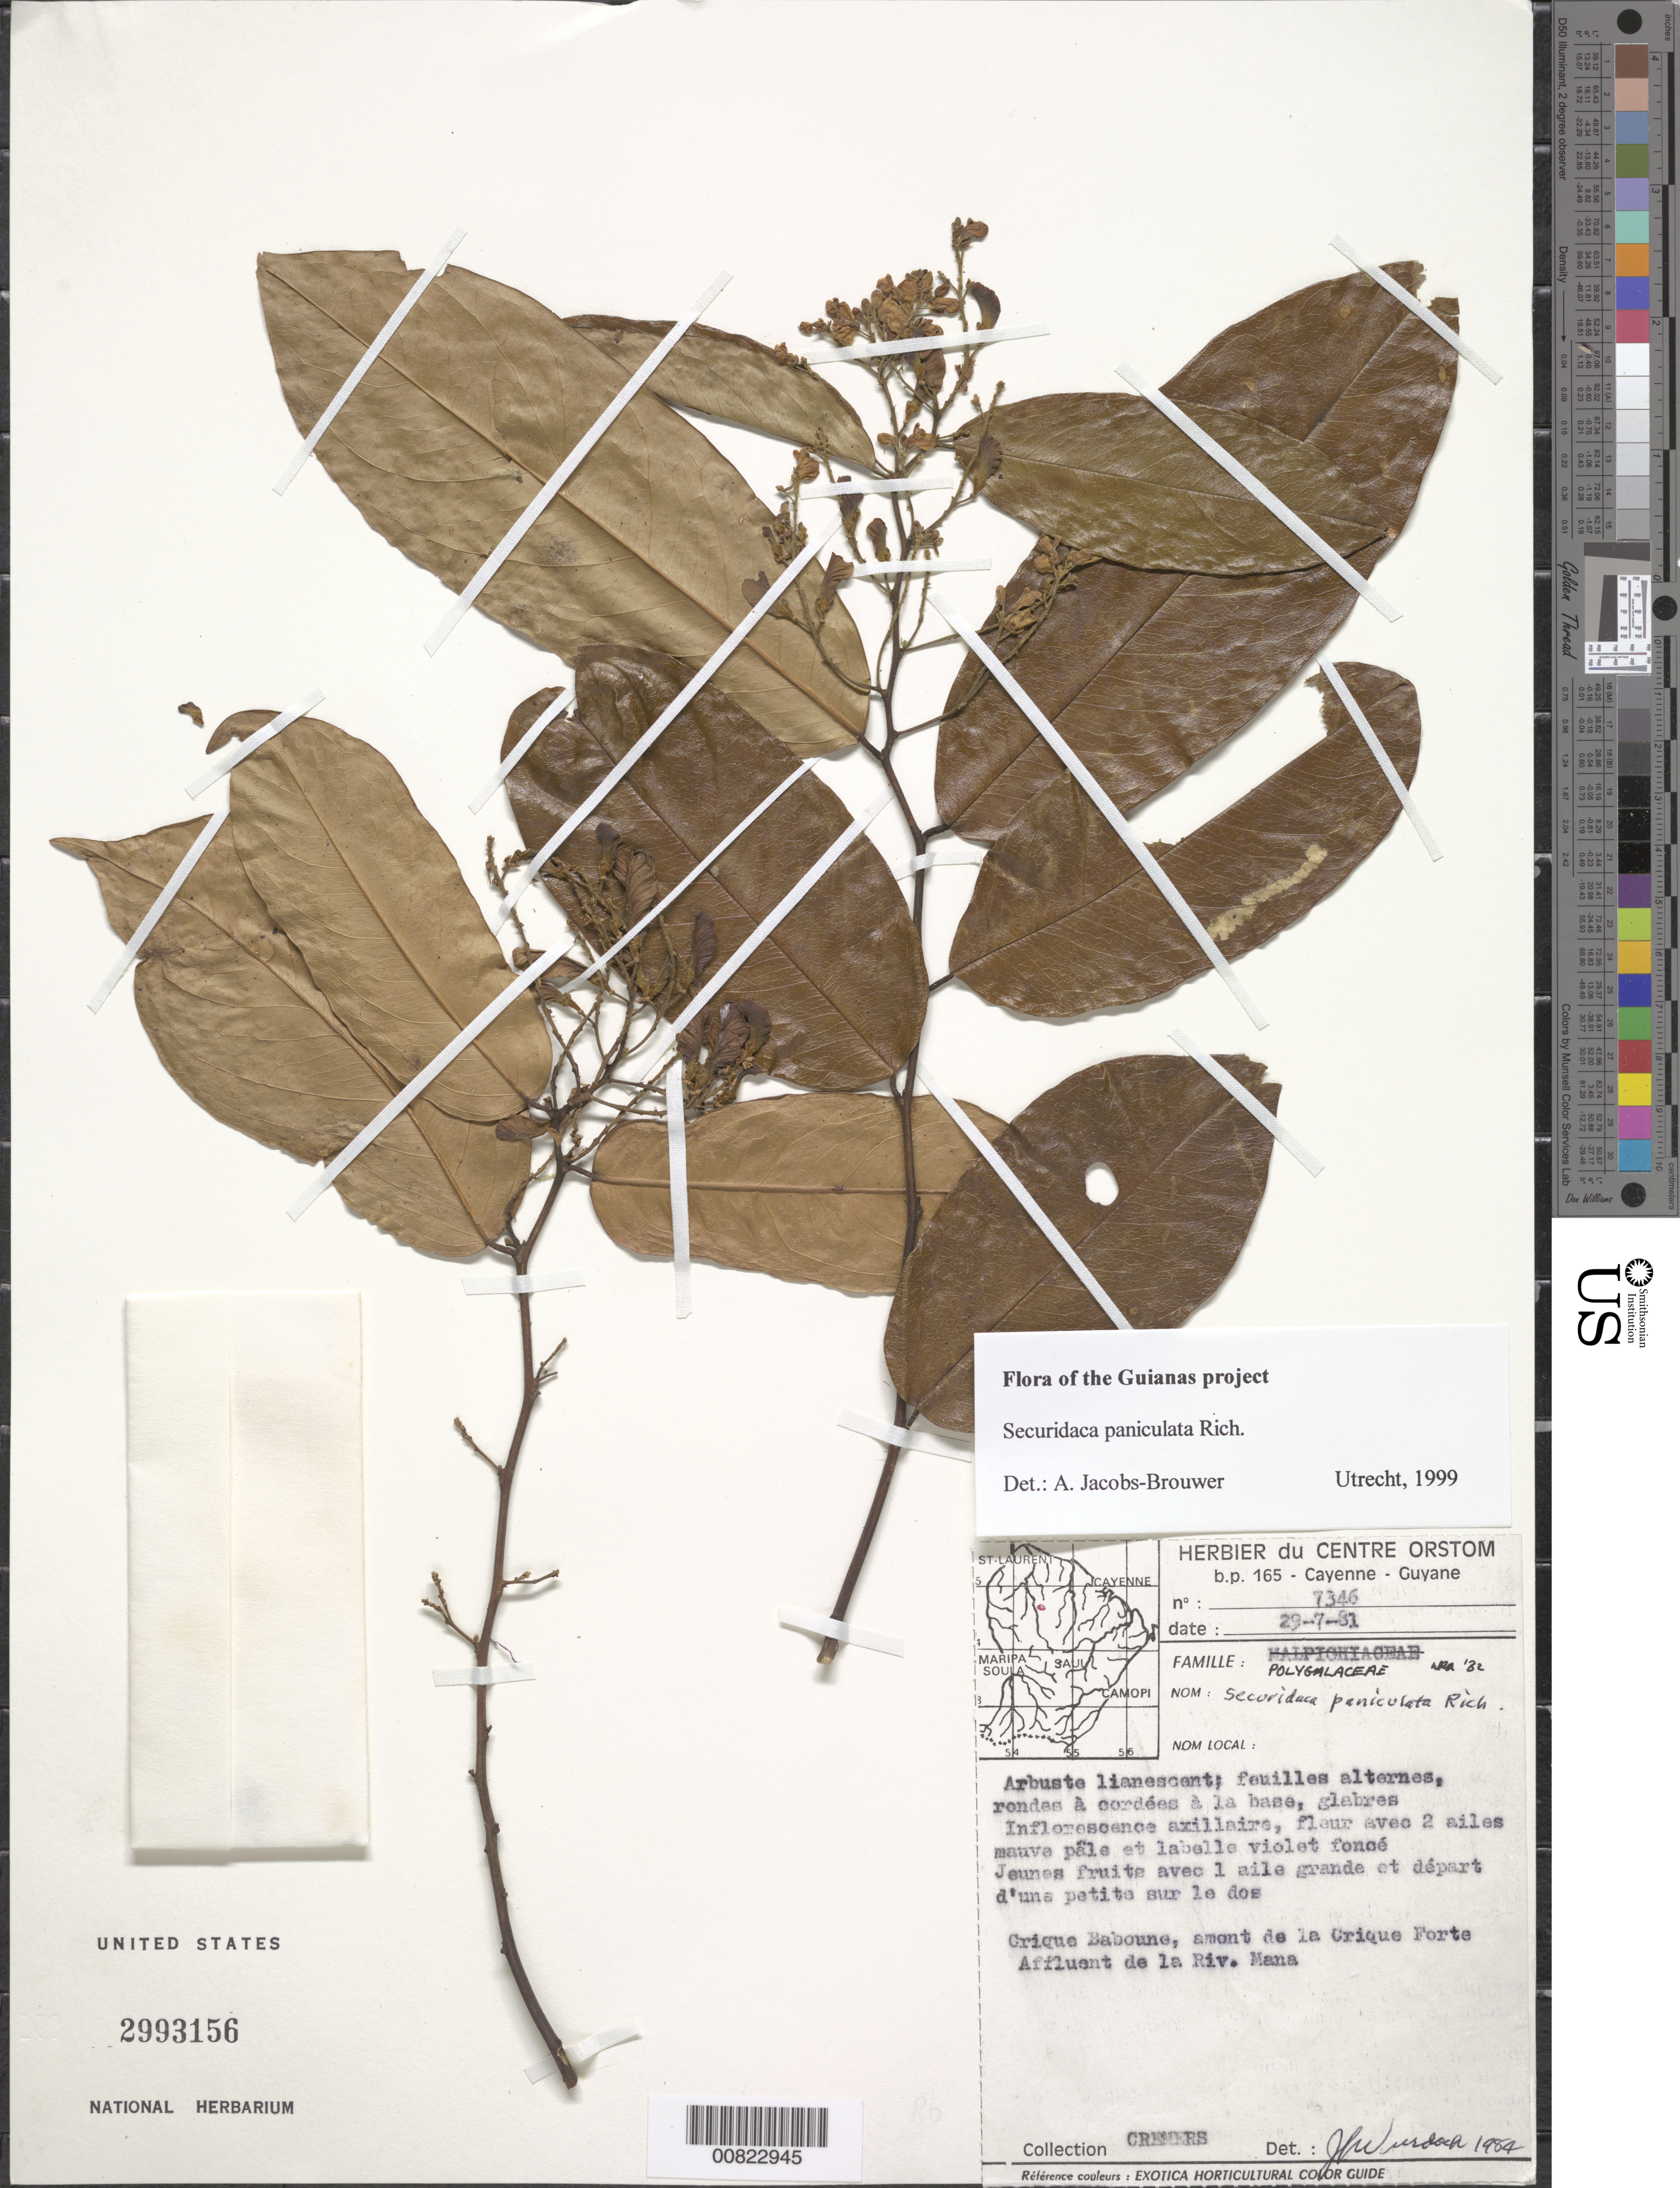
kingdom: Plantae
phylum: Tracheophyta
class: Magnoliopsida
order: Fabales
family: Polygalaceae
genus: Securidaca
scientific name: Securidaca paniculata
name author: Rich.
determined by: Jacobs-Brouwer, A.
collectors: G. Cremers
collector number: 7346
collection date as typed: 29-Jul-81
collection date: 1981-07-29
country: French Guiana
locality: Crique Baboune, upstream from Crique Forte, affluent of Mana R.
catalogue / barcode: US 2993156